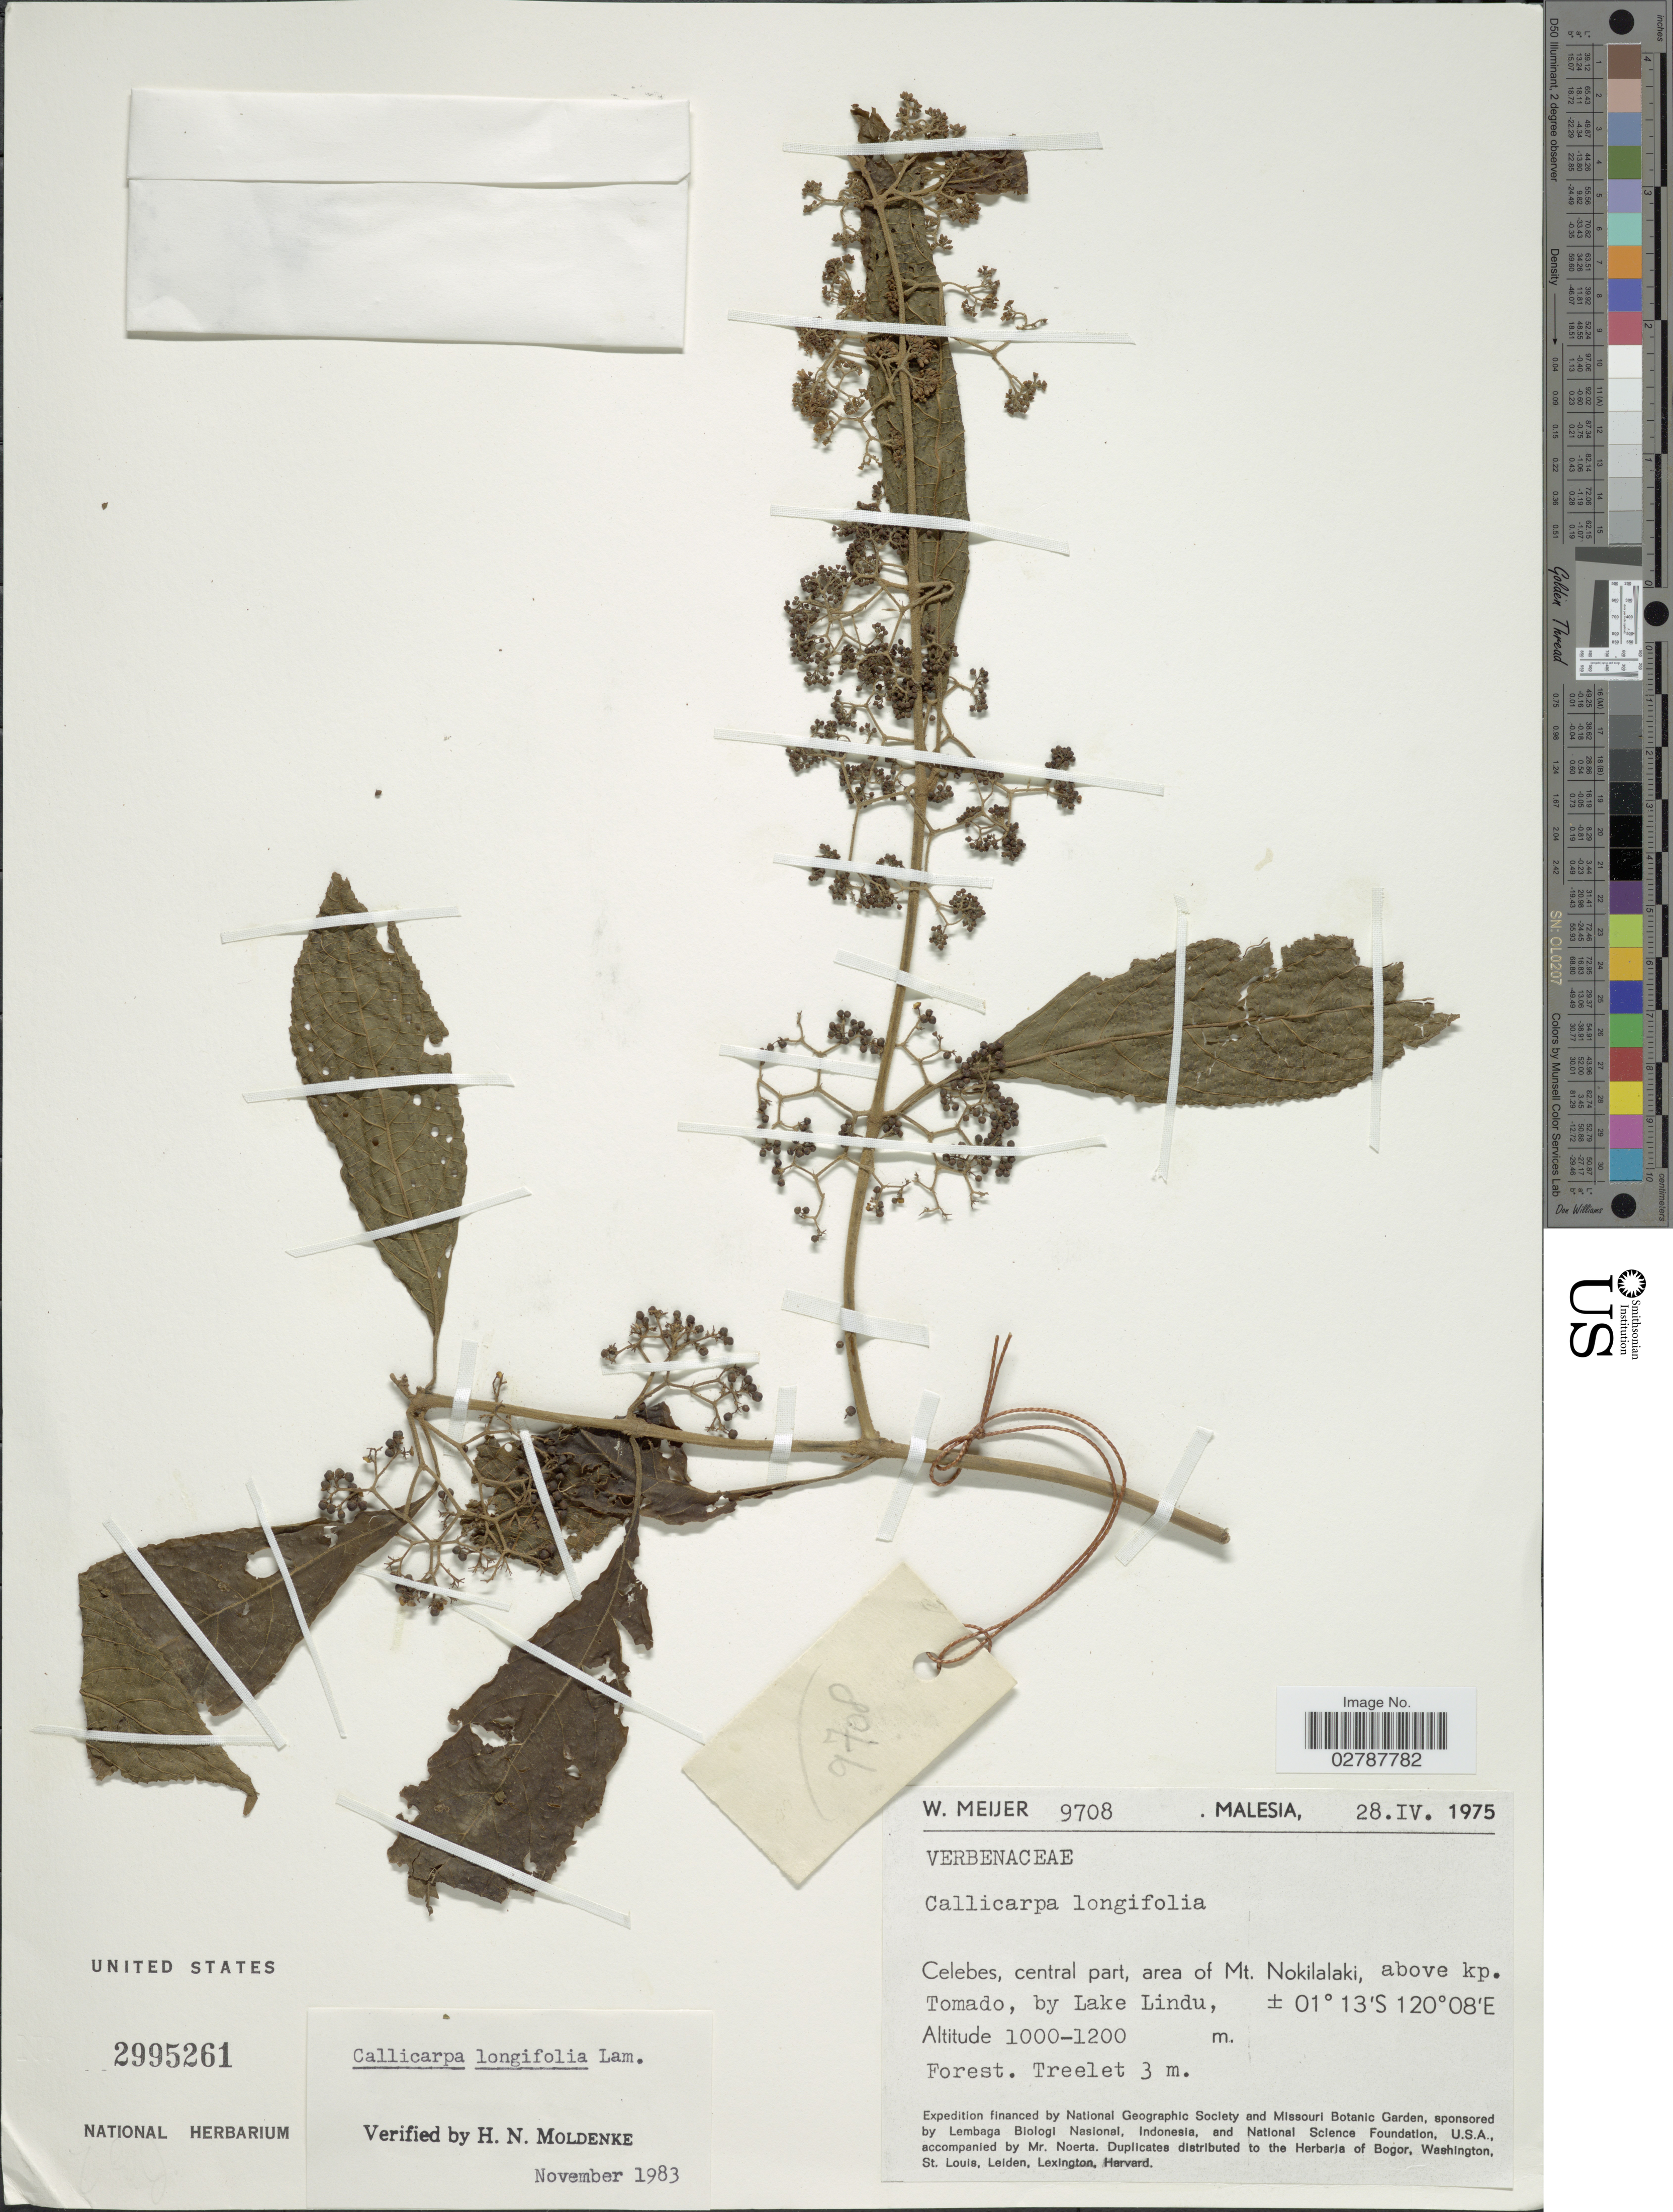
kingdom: Plantae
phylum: Tracheophyta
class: Magnoliopsida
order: Lamiales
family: Lamiaceae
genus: Callicarpa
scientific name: Callicarpa longifolia f. longifolia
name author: Lam.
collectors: W. Meijer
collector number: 9708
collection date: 1975-04-28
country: Malaysia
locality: Malesia, Celebes, central part area of Mt. Nokilalaki, above kp. Tomado, by Lake Lindu.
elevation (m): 1000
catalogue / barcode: US 2995261